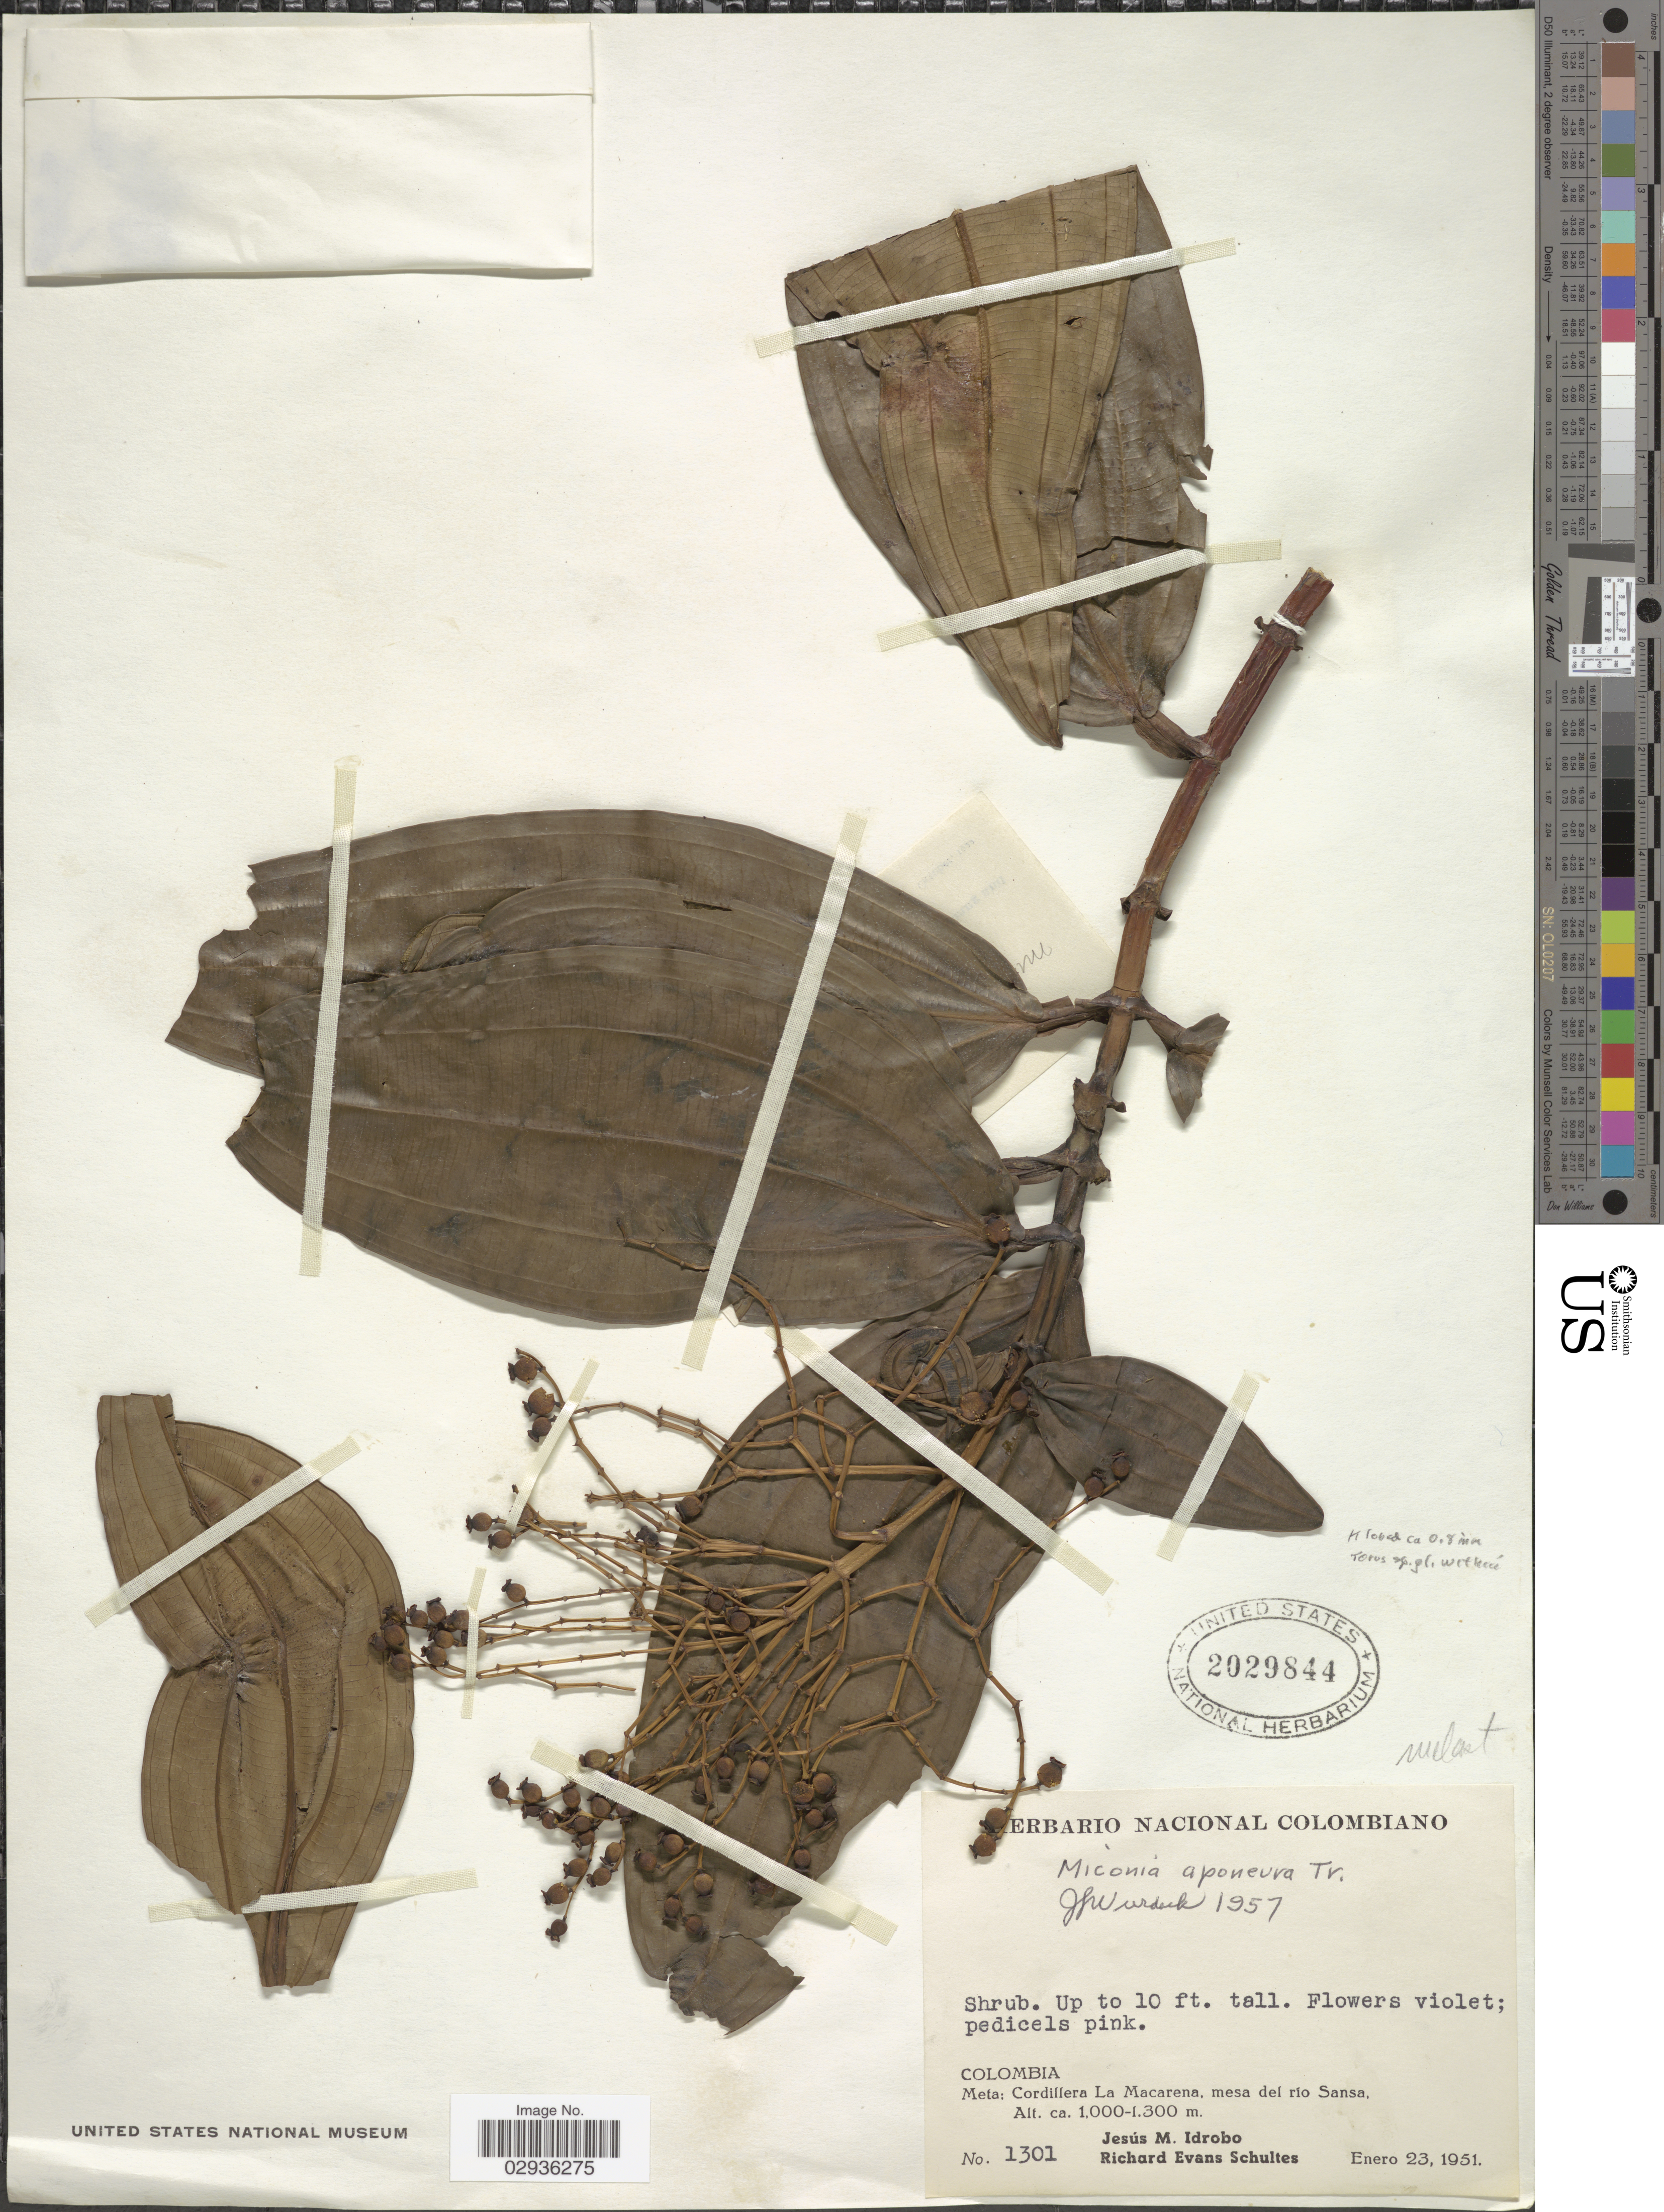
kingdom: Plantae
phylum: Tracheophyta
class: Magnoliopsida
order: Myrtales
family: Melastomataceae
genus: Miconia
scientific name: Miconia aponeura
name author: Triana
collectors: J. M. Idrobo & R. E. Schultes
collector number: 1301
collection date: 1951-01-23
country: Colombia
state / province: Meta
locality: Cordillera La Macarena, mesa del río Sansa.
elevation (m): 1000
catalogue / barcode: US 2029844